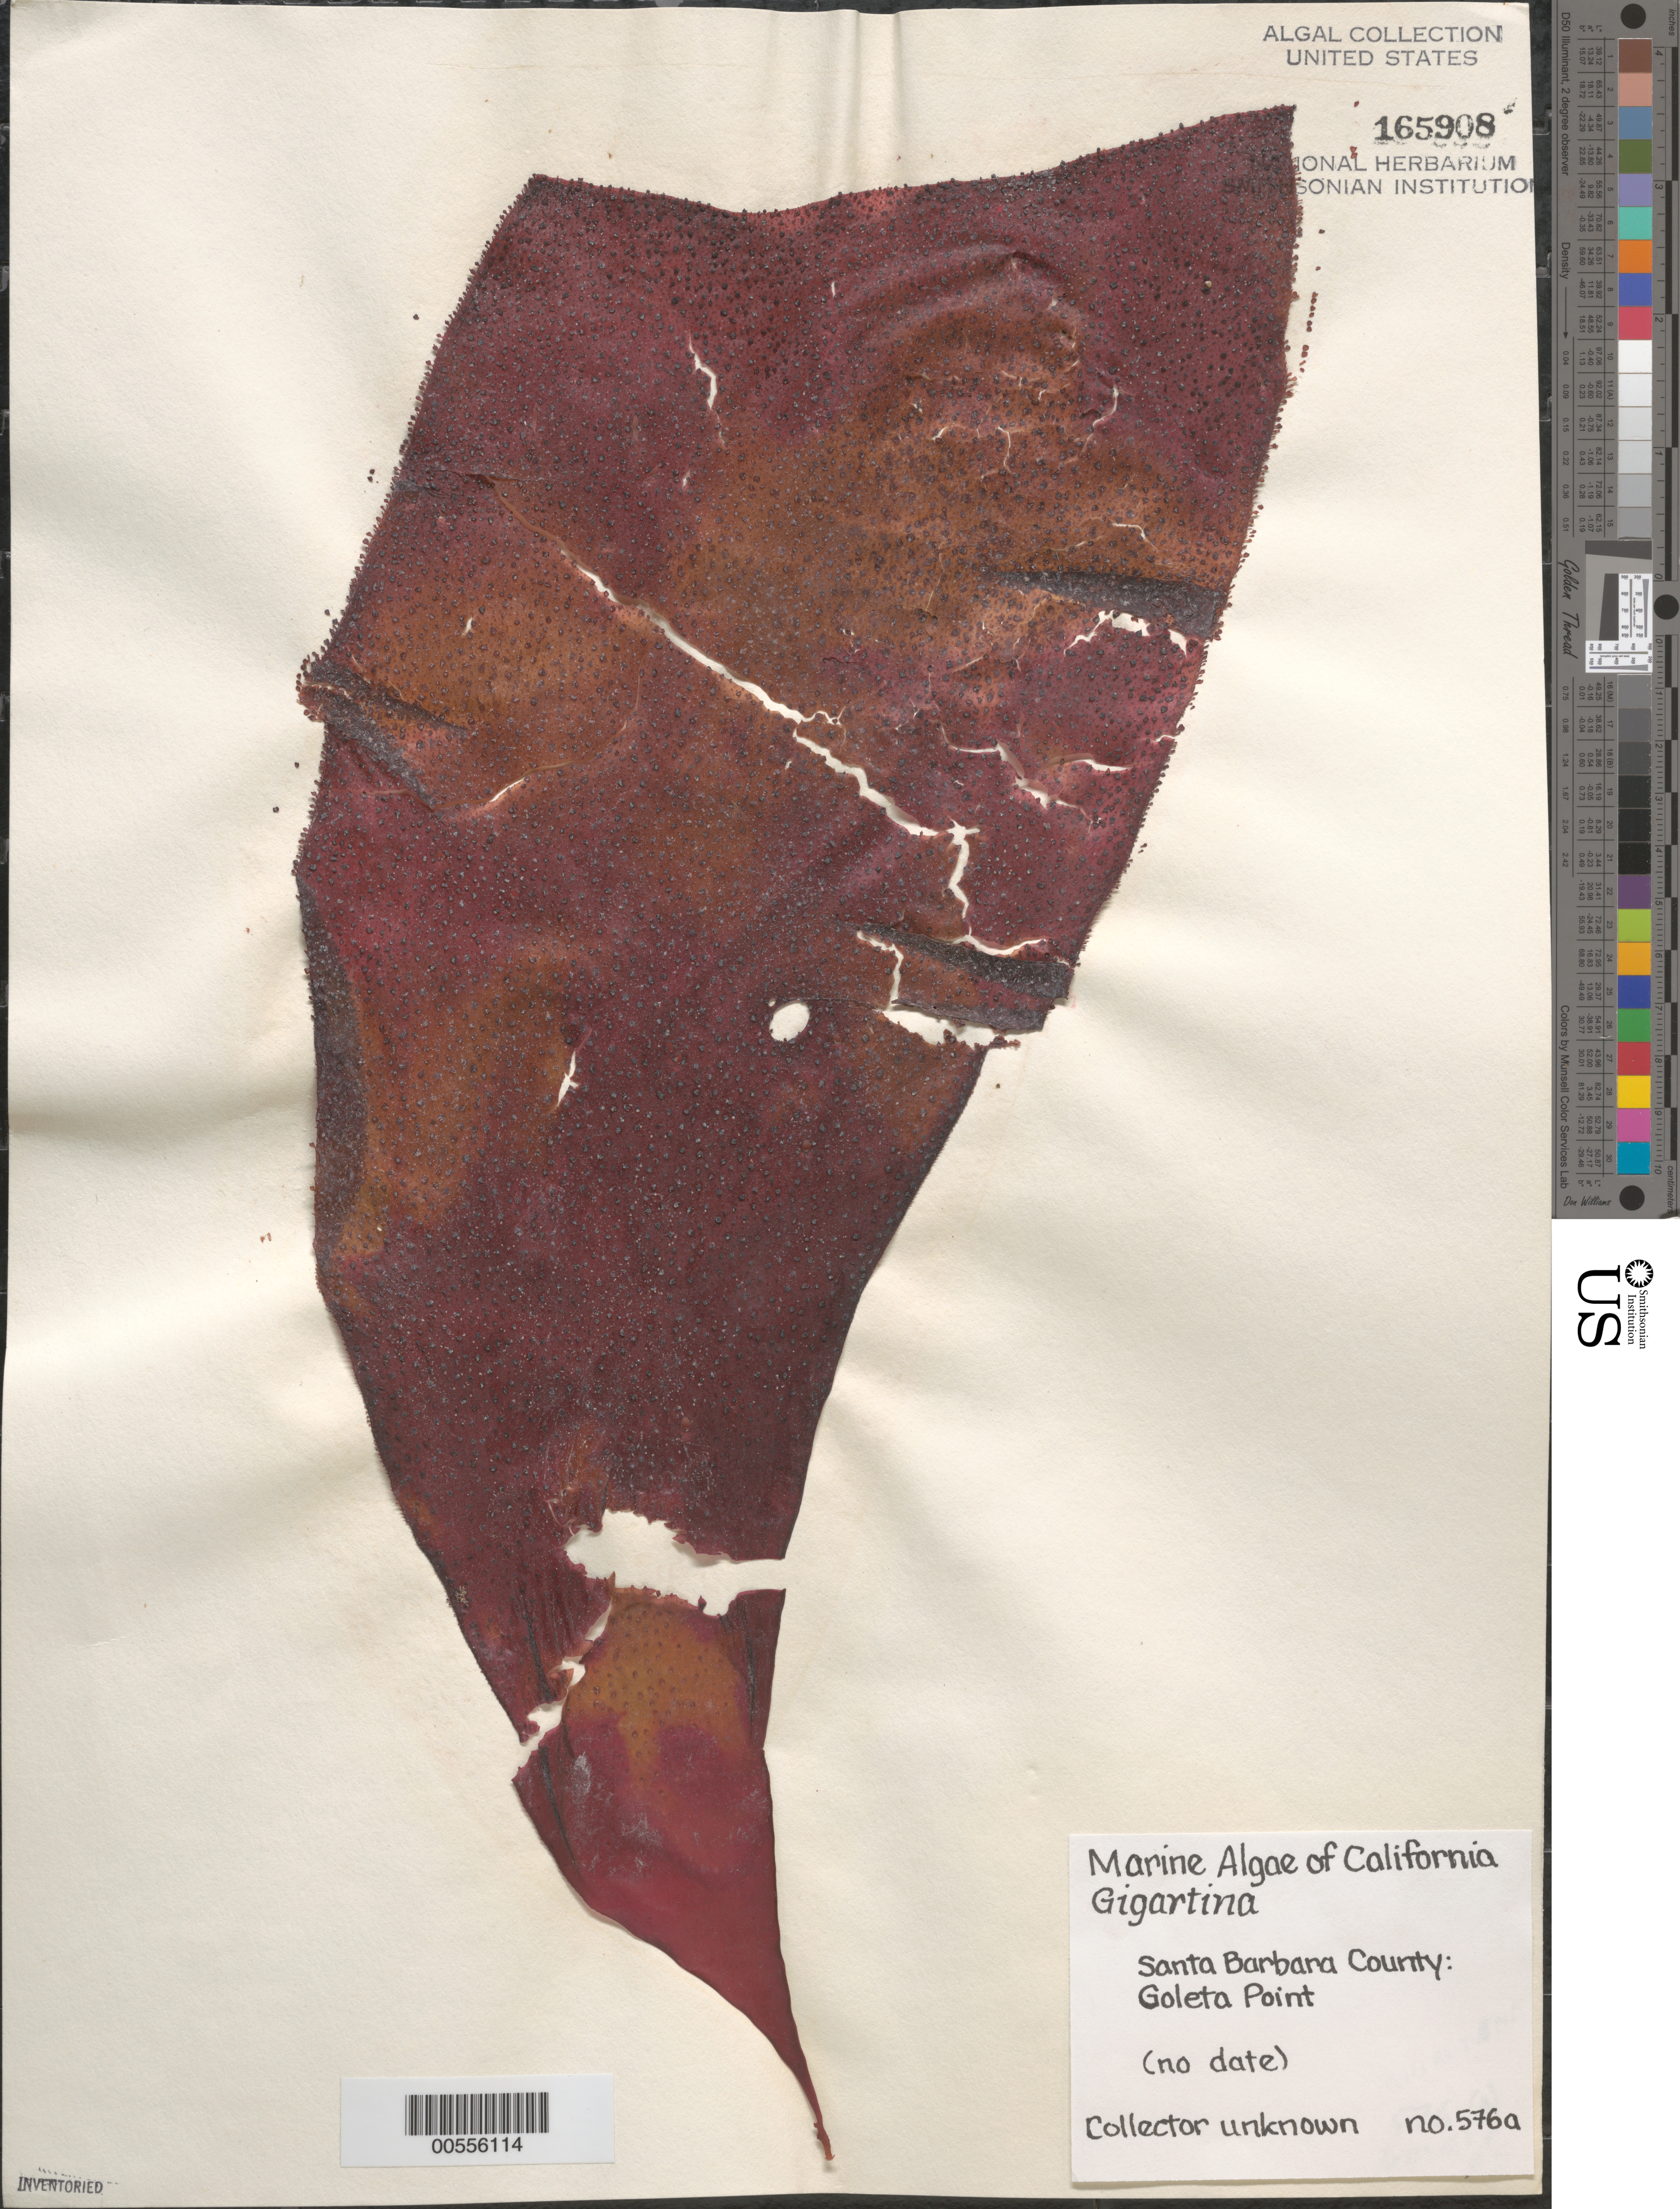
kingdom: Plantae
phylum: Rhodophyta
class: Florideophyceae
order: Gigartinales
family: Gigartinaceae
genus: Gigartina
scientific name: Gigartina sp.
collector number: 576a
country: United States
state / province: California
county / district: Santa Barbara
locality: Goleta Point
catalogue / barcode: US 165908